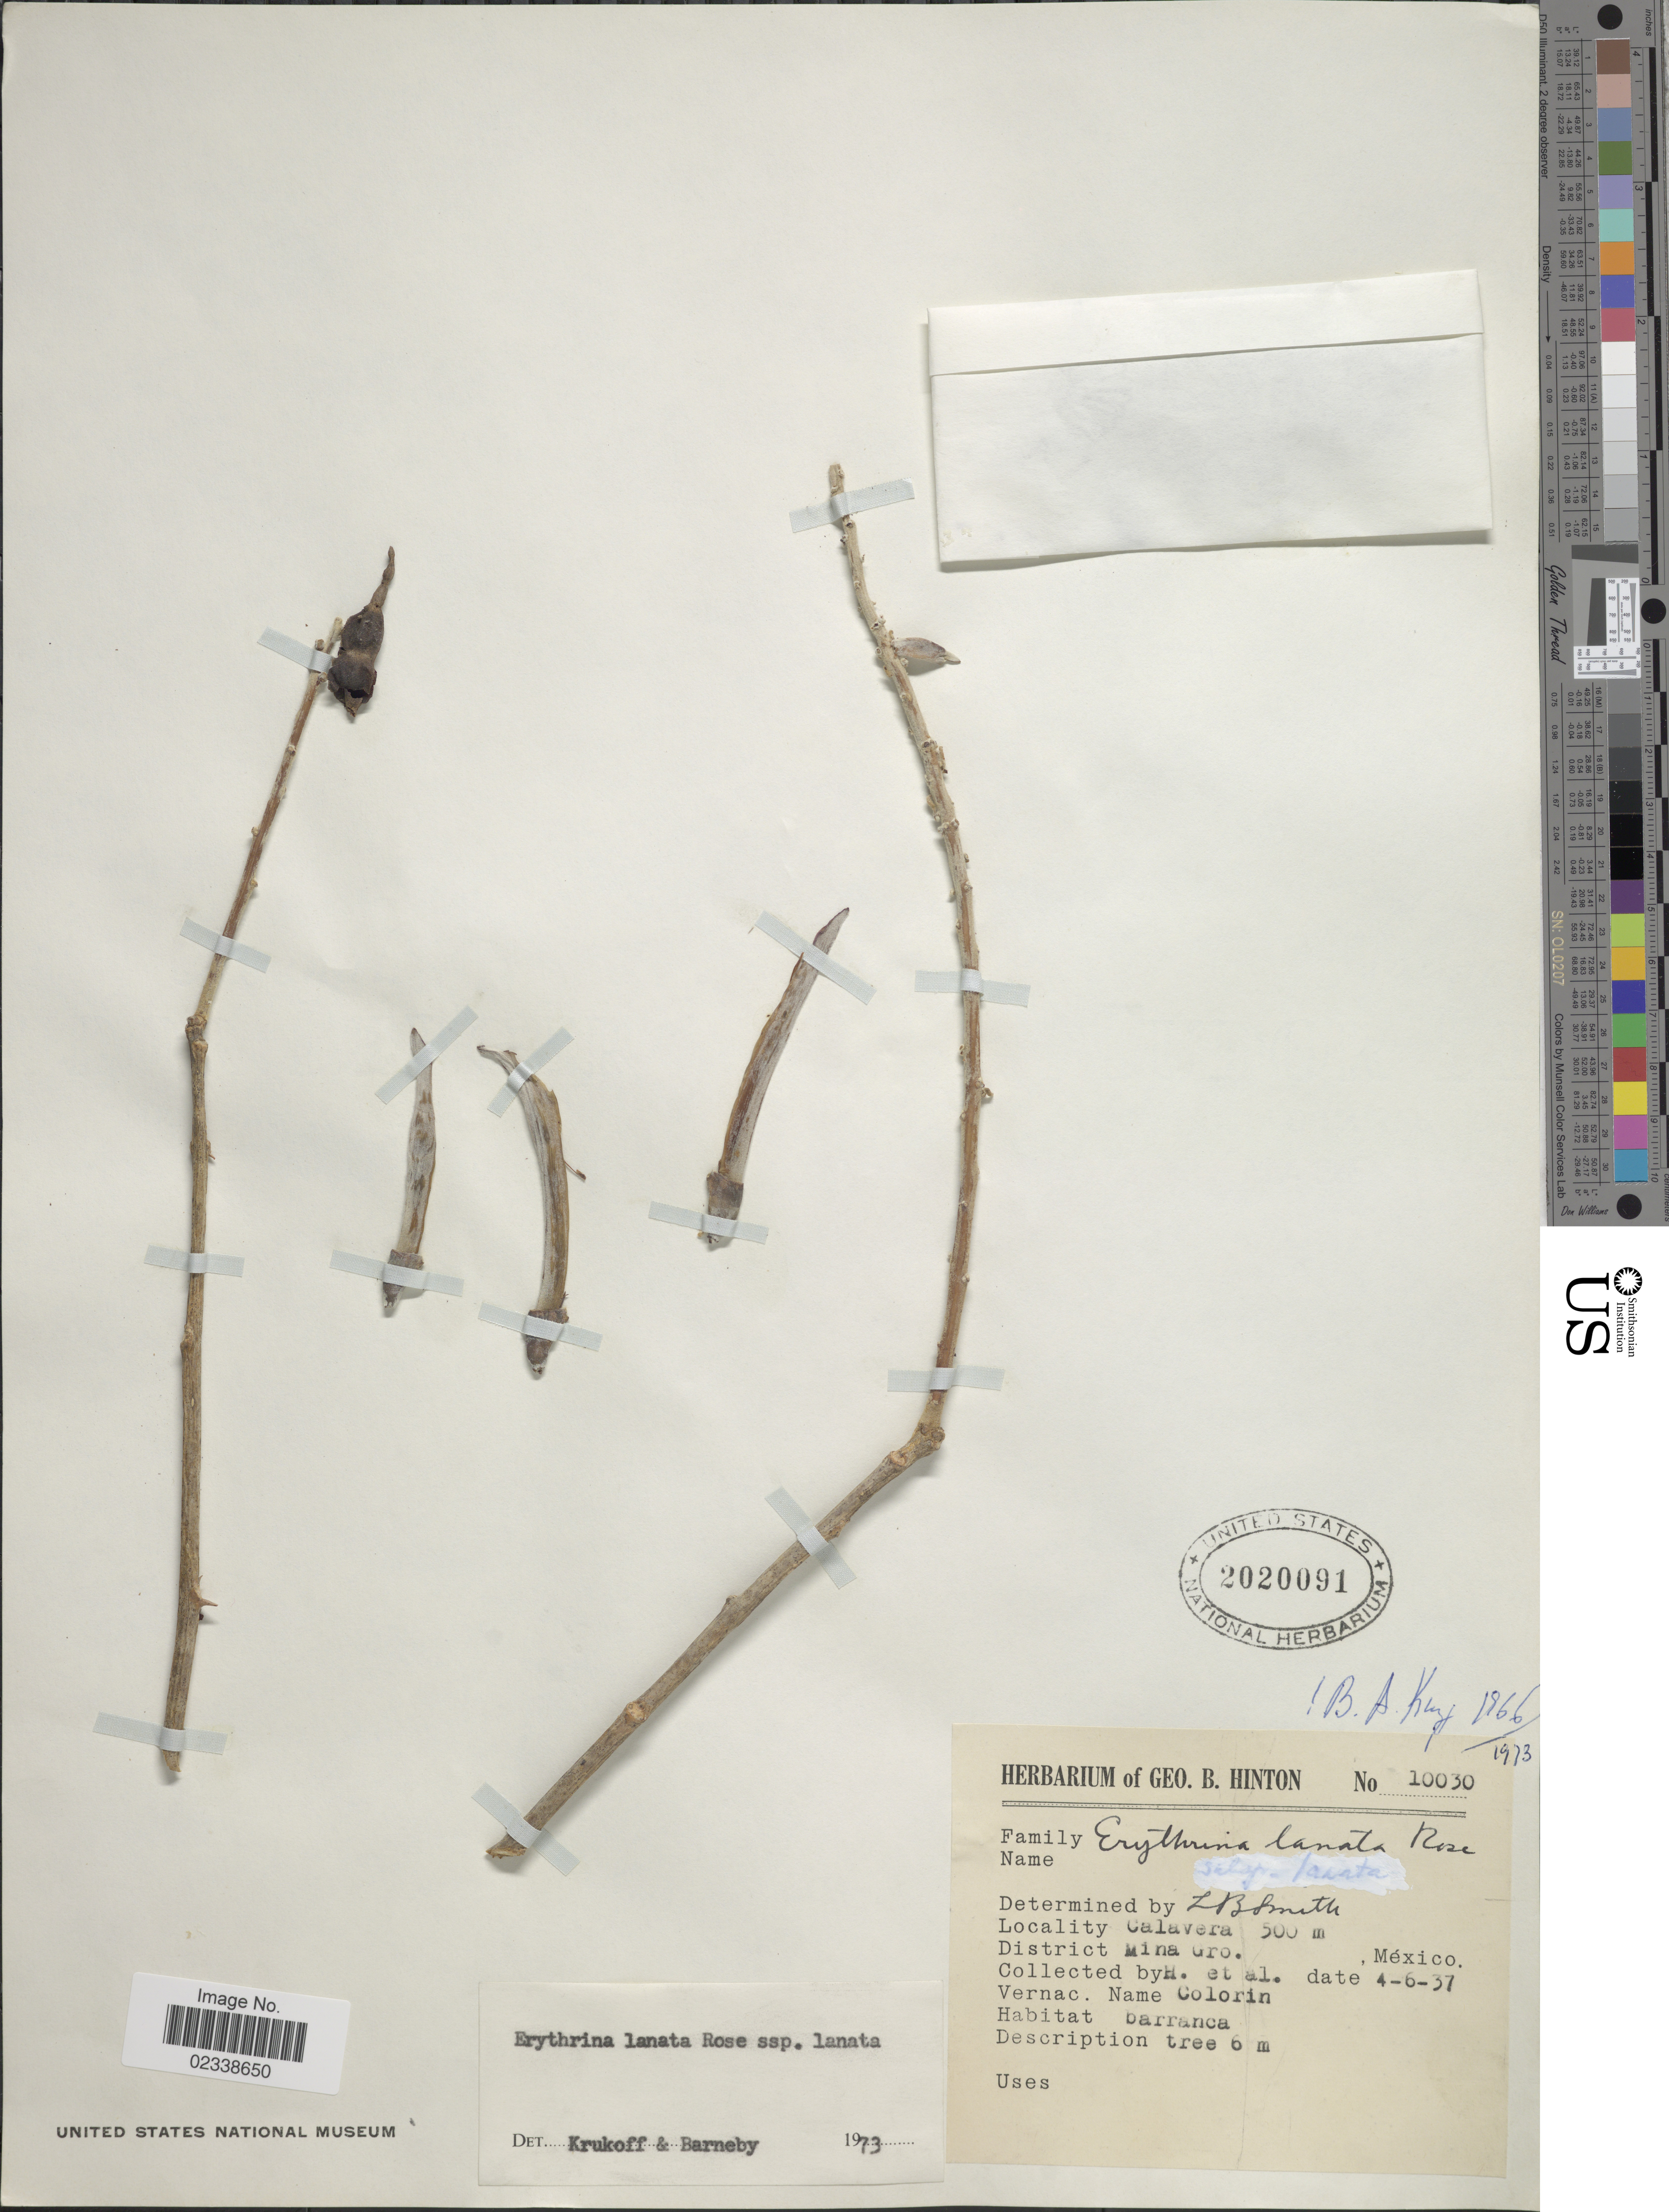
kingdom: Plantae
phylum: Tracheophyta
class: Magnoliopsida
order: Fabales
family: Fabaceae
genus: Erythrina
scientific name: Erythrina lanata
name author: Rose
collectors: G. B. Hinton & et al.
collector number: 10030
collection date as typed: Transcribed d/m/y: 4/6/37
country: Mexico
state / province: Guerrero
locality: Calavera, District Mina Gro.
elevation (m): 500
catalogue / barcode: US 2020091